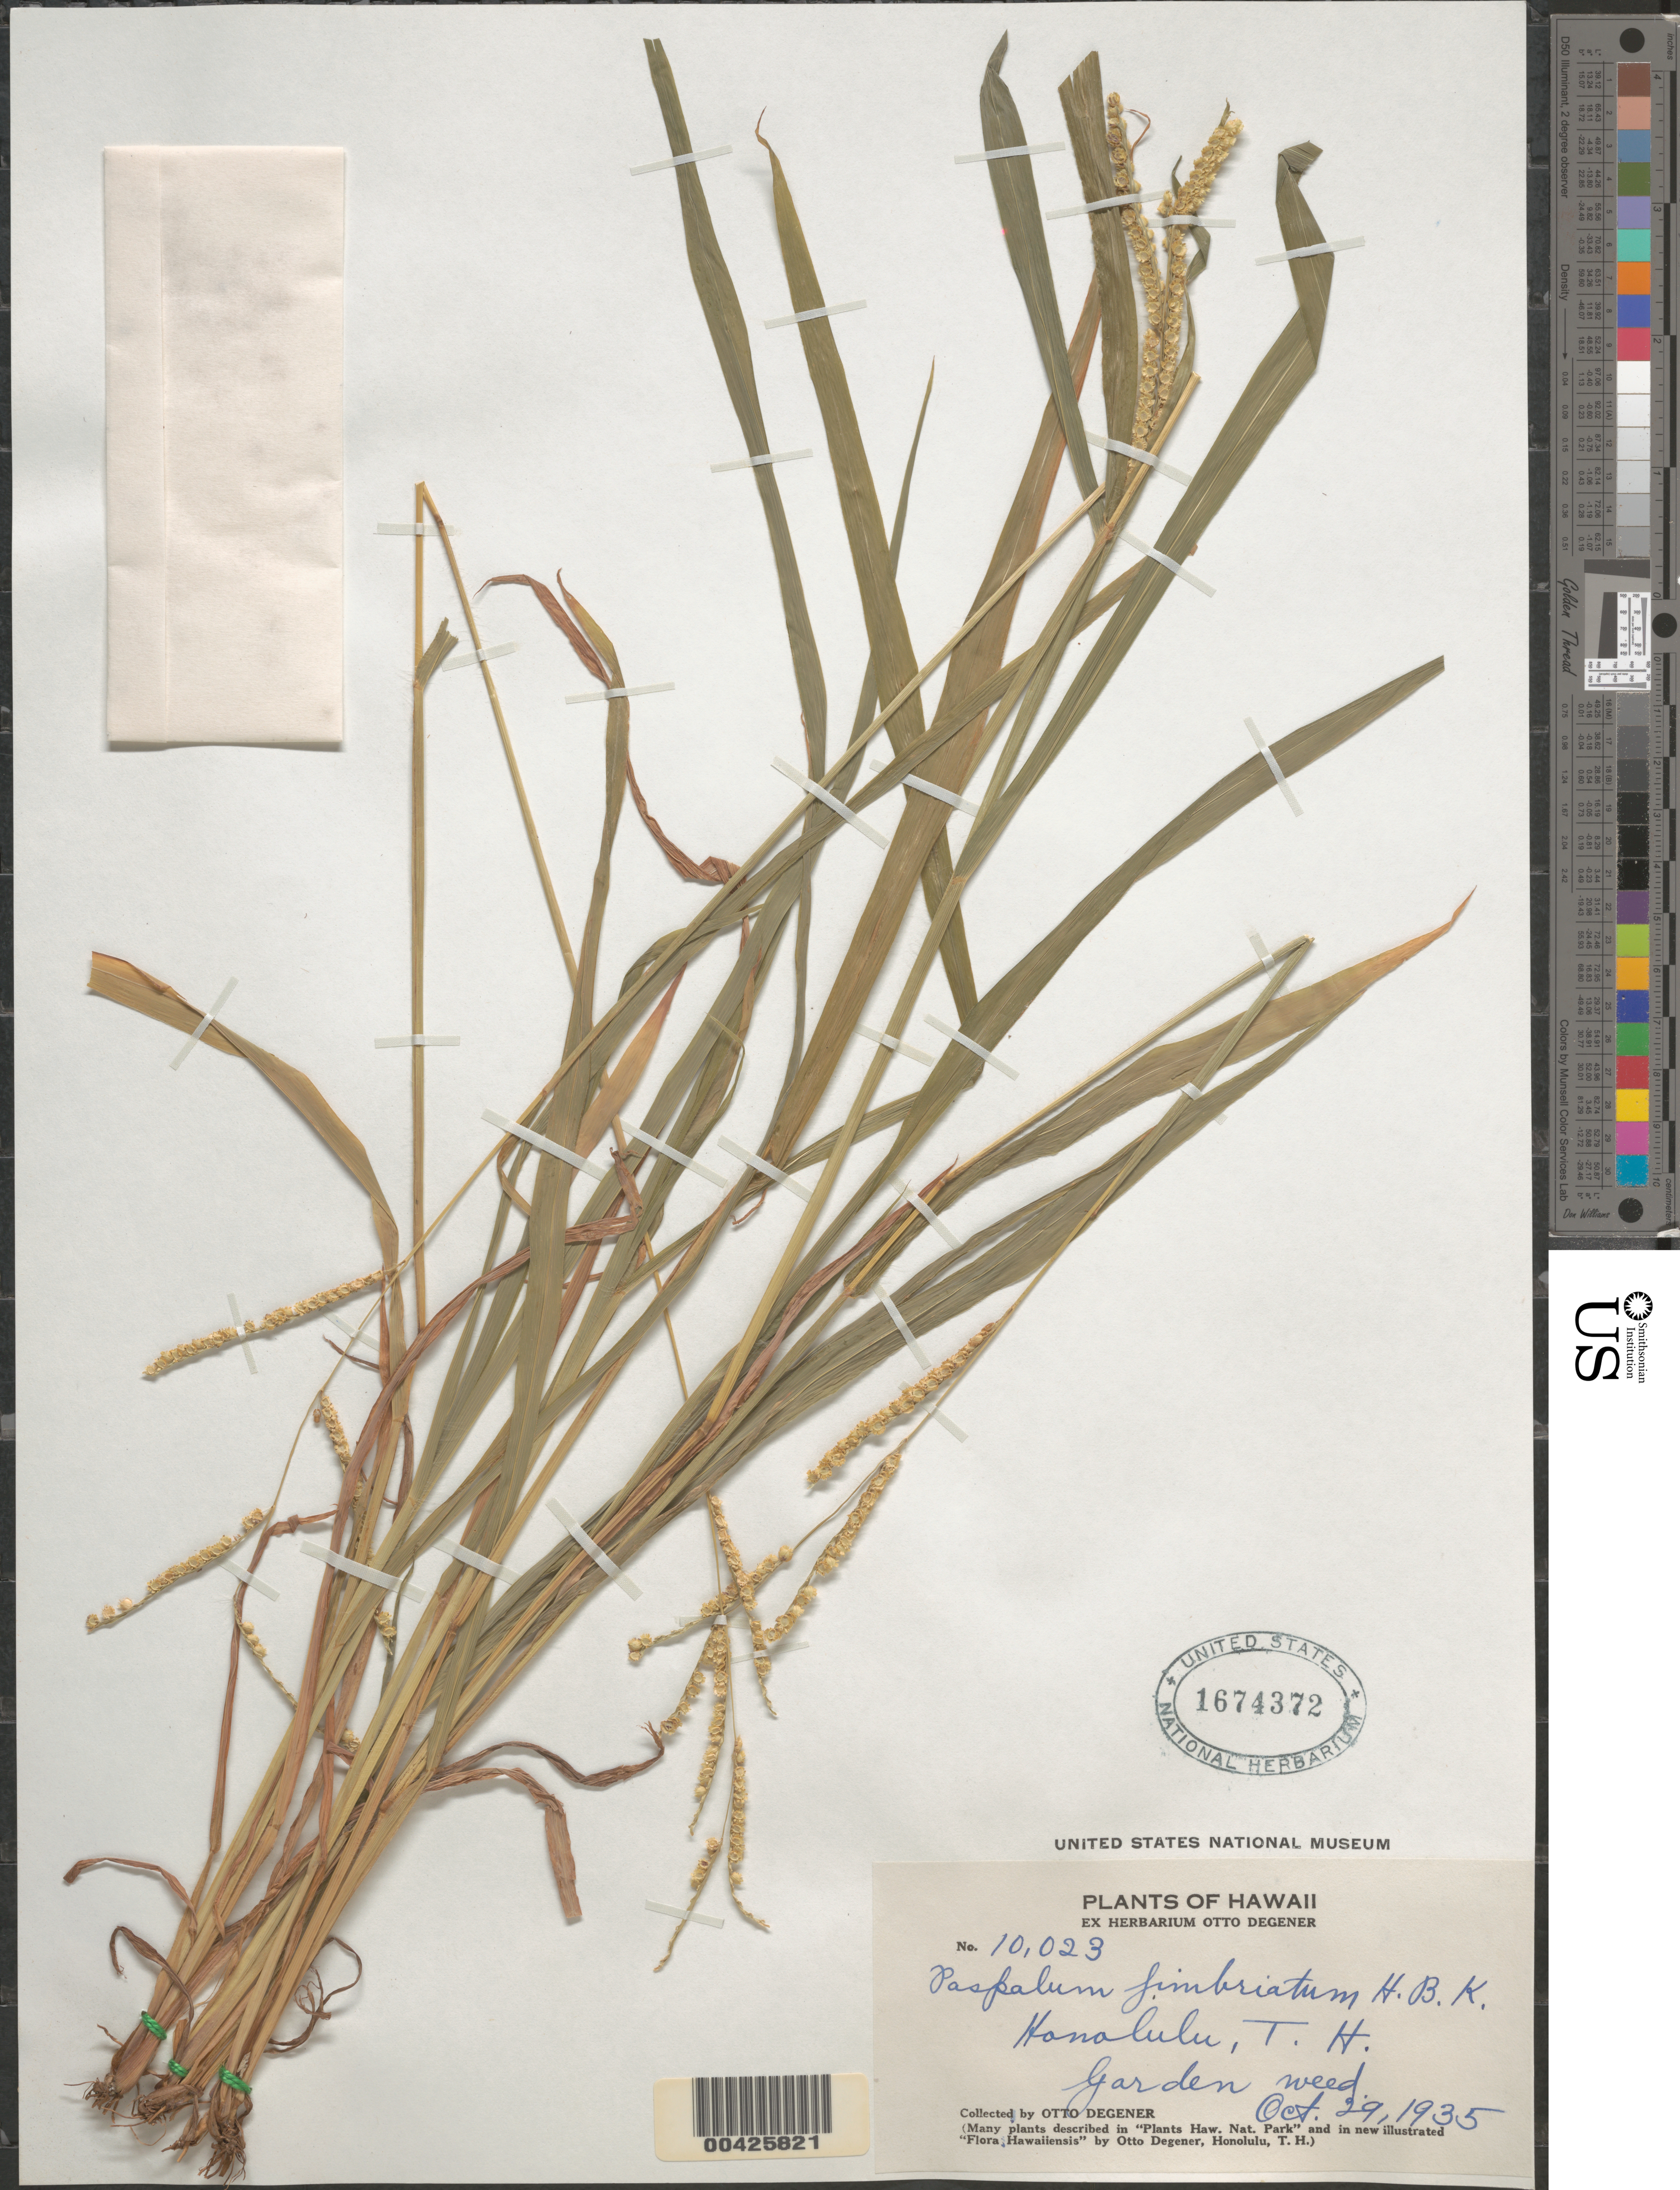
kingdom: Plantae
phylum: Tracheophyta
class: Liliopsida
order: Poales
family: Poaceae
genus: Paspalum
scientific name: Paspalum fimbriatum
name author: Kunth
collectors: O. Degener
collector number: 10023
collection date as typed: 29 Oct 1935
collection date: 1935-10-29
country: United States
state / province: Hawaii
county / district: Honolulu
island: Oahu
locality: Honolulu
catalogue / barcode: US 1674372